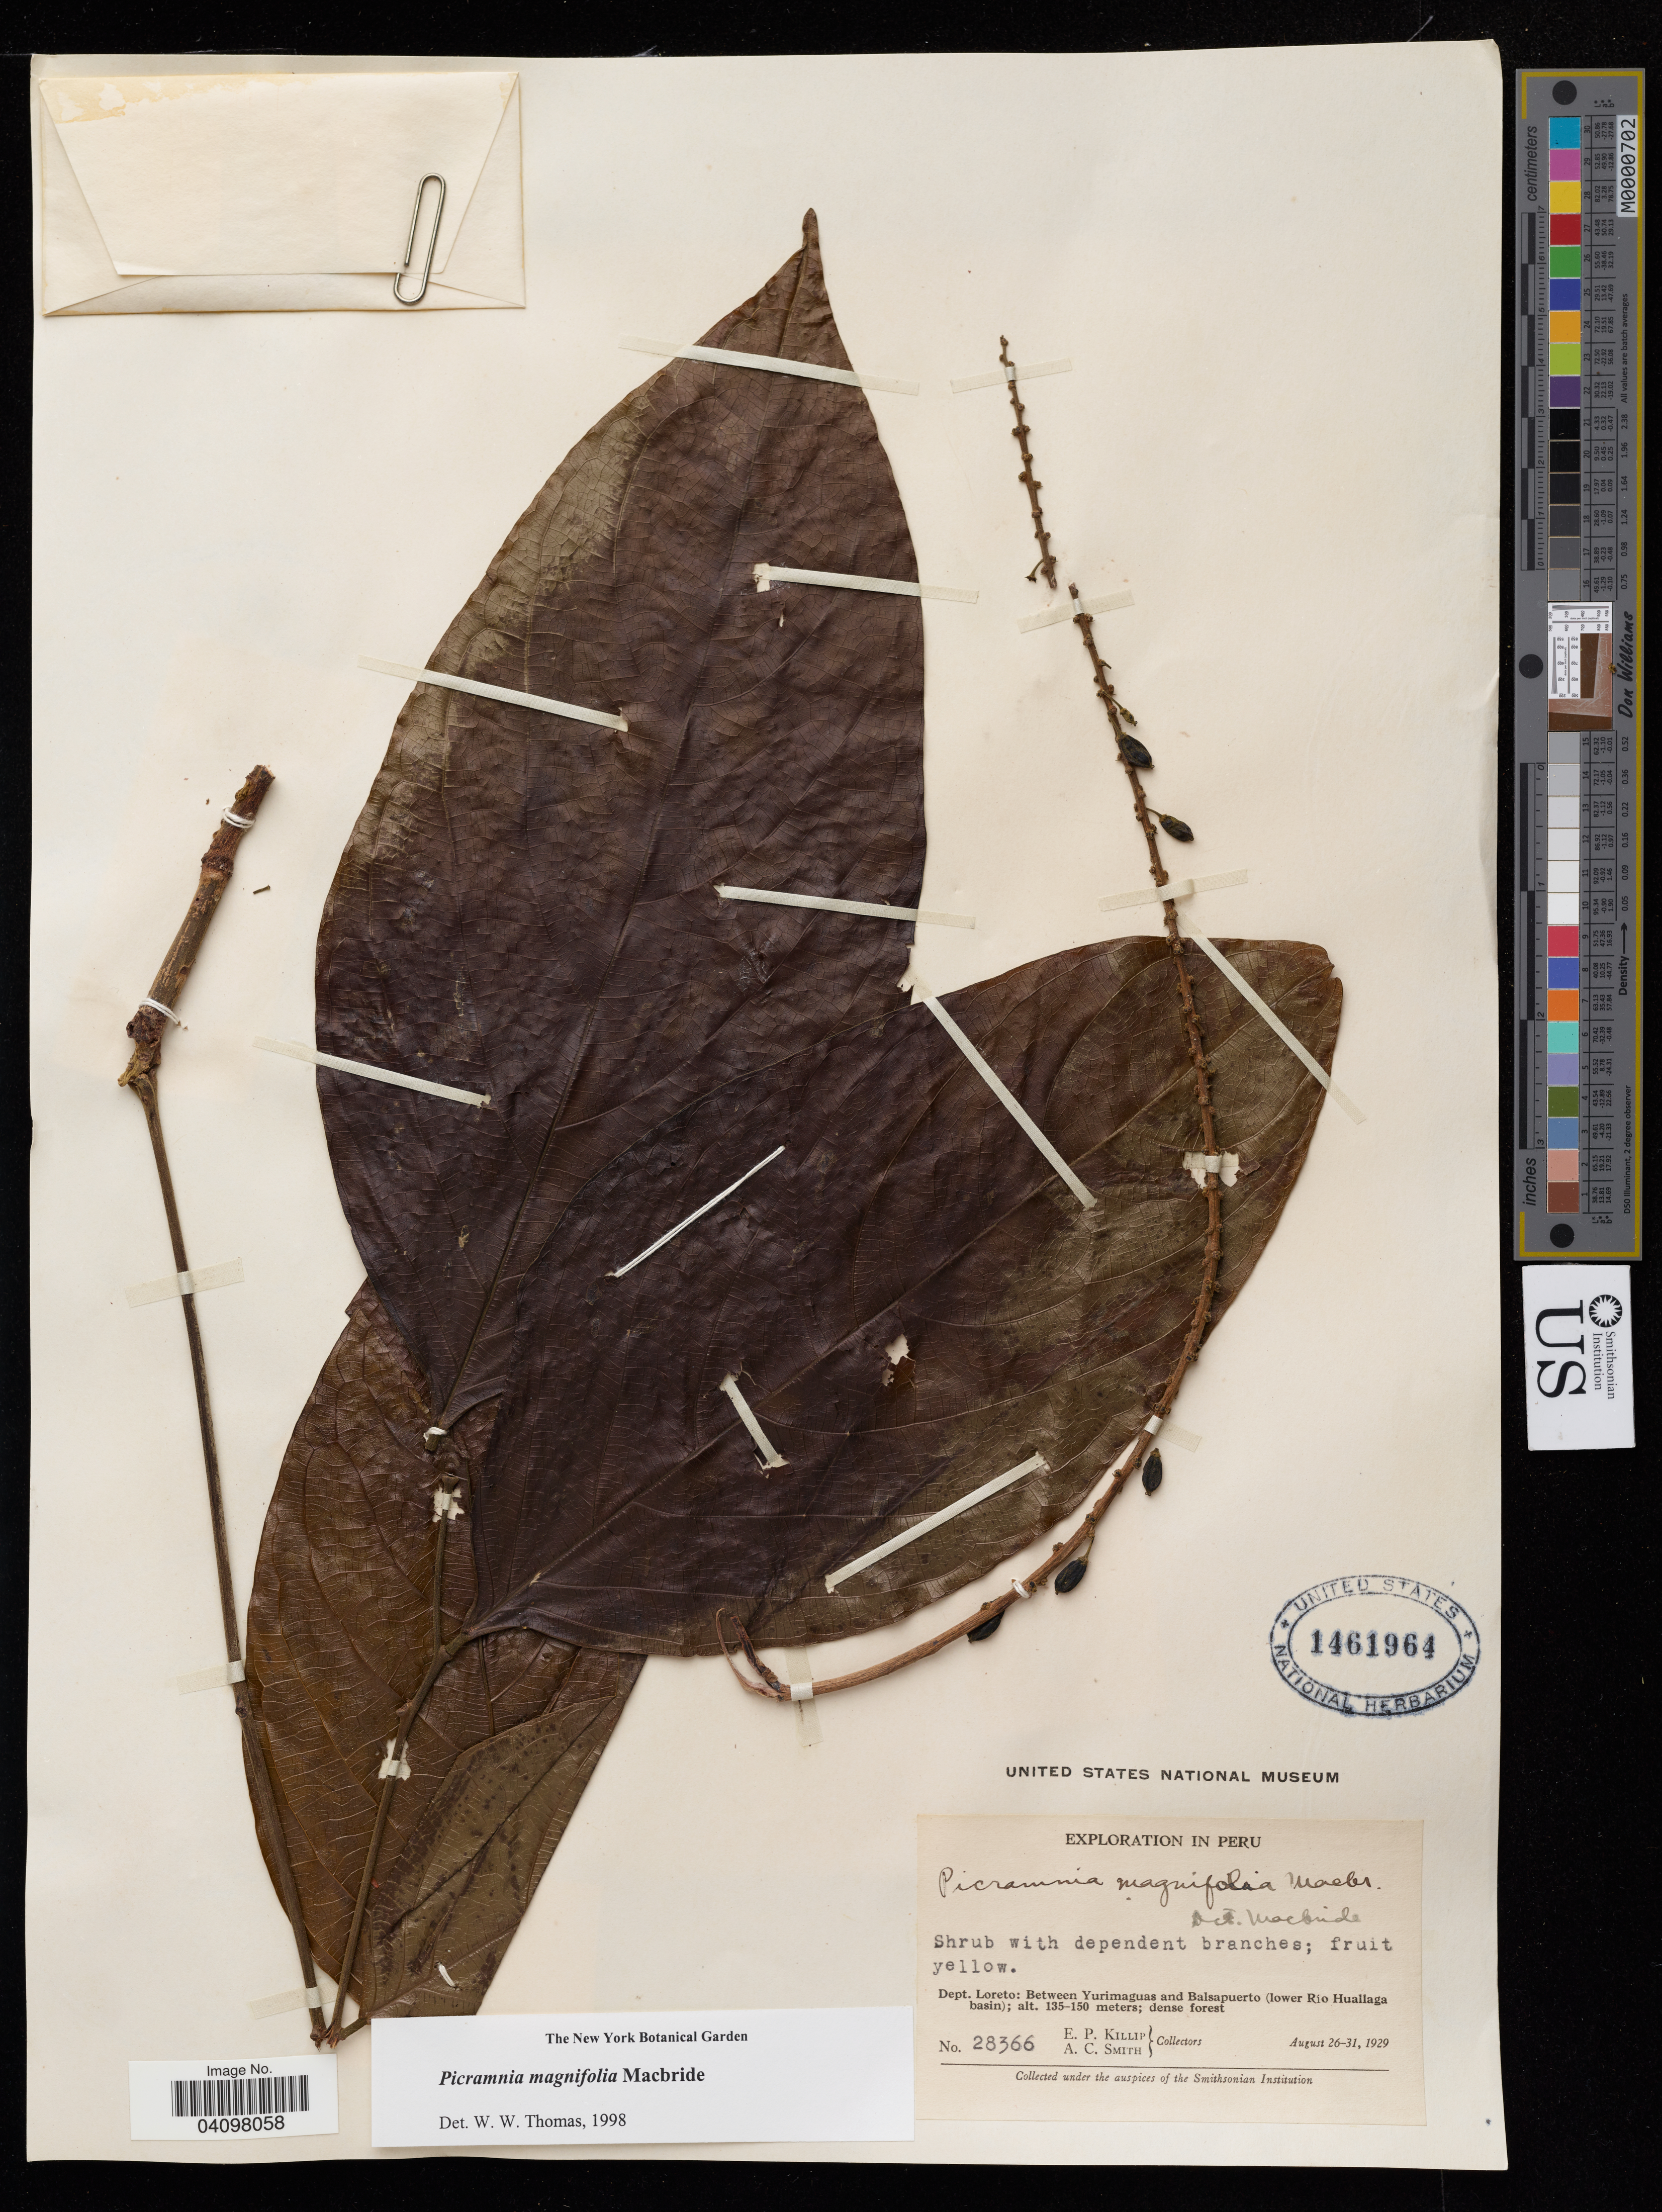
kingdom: Plantae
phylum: Tracheophyta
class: Magnoliopsida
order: Picramniales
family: Picramniaceae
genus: Picramnia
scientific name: Picramnia magnifolia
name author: J.F. Macbr.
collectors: E. P. Killip & A. C. Smith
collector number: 28366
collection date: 1929-08-26/1929-08-31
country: Peru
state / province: Loreto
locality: Between Yurimaguas and Balsapuerto (lower Rio Huallaga basin).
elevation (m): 135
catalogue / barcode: US 1461964